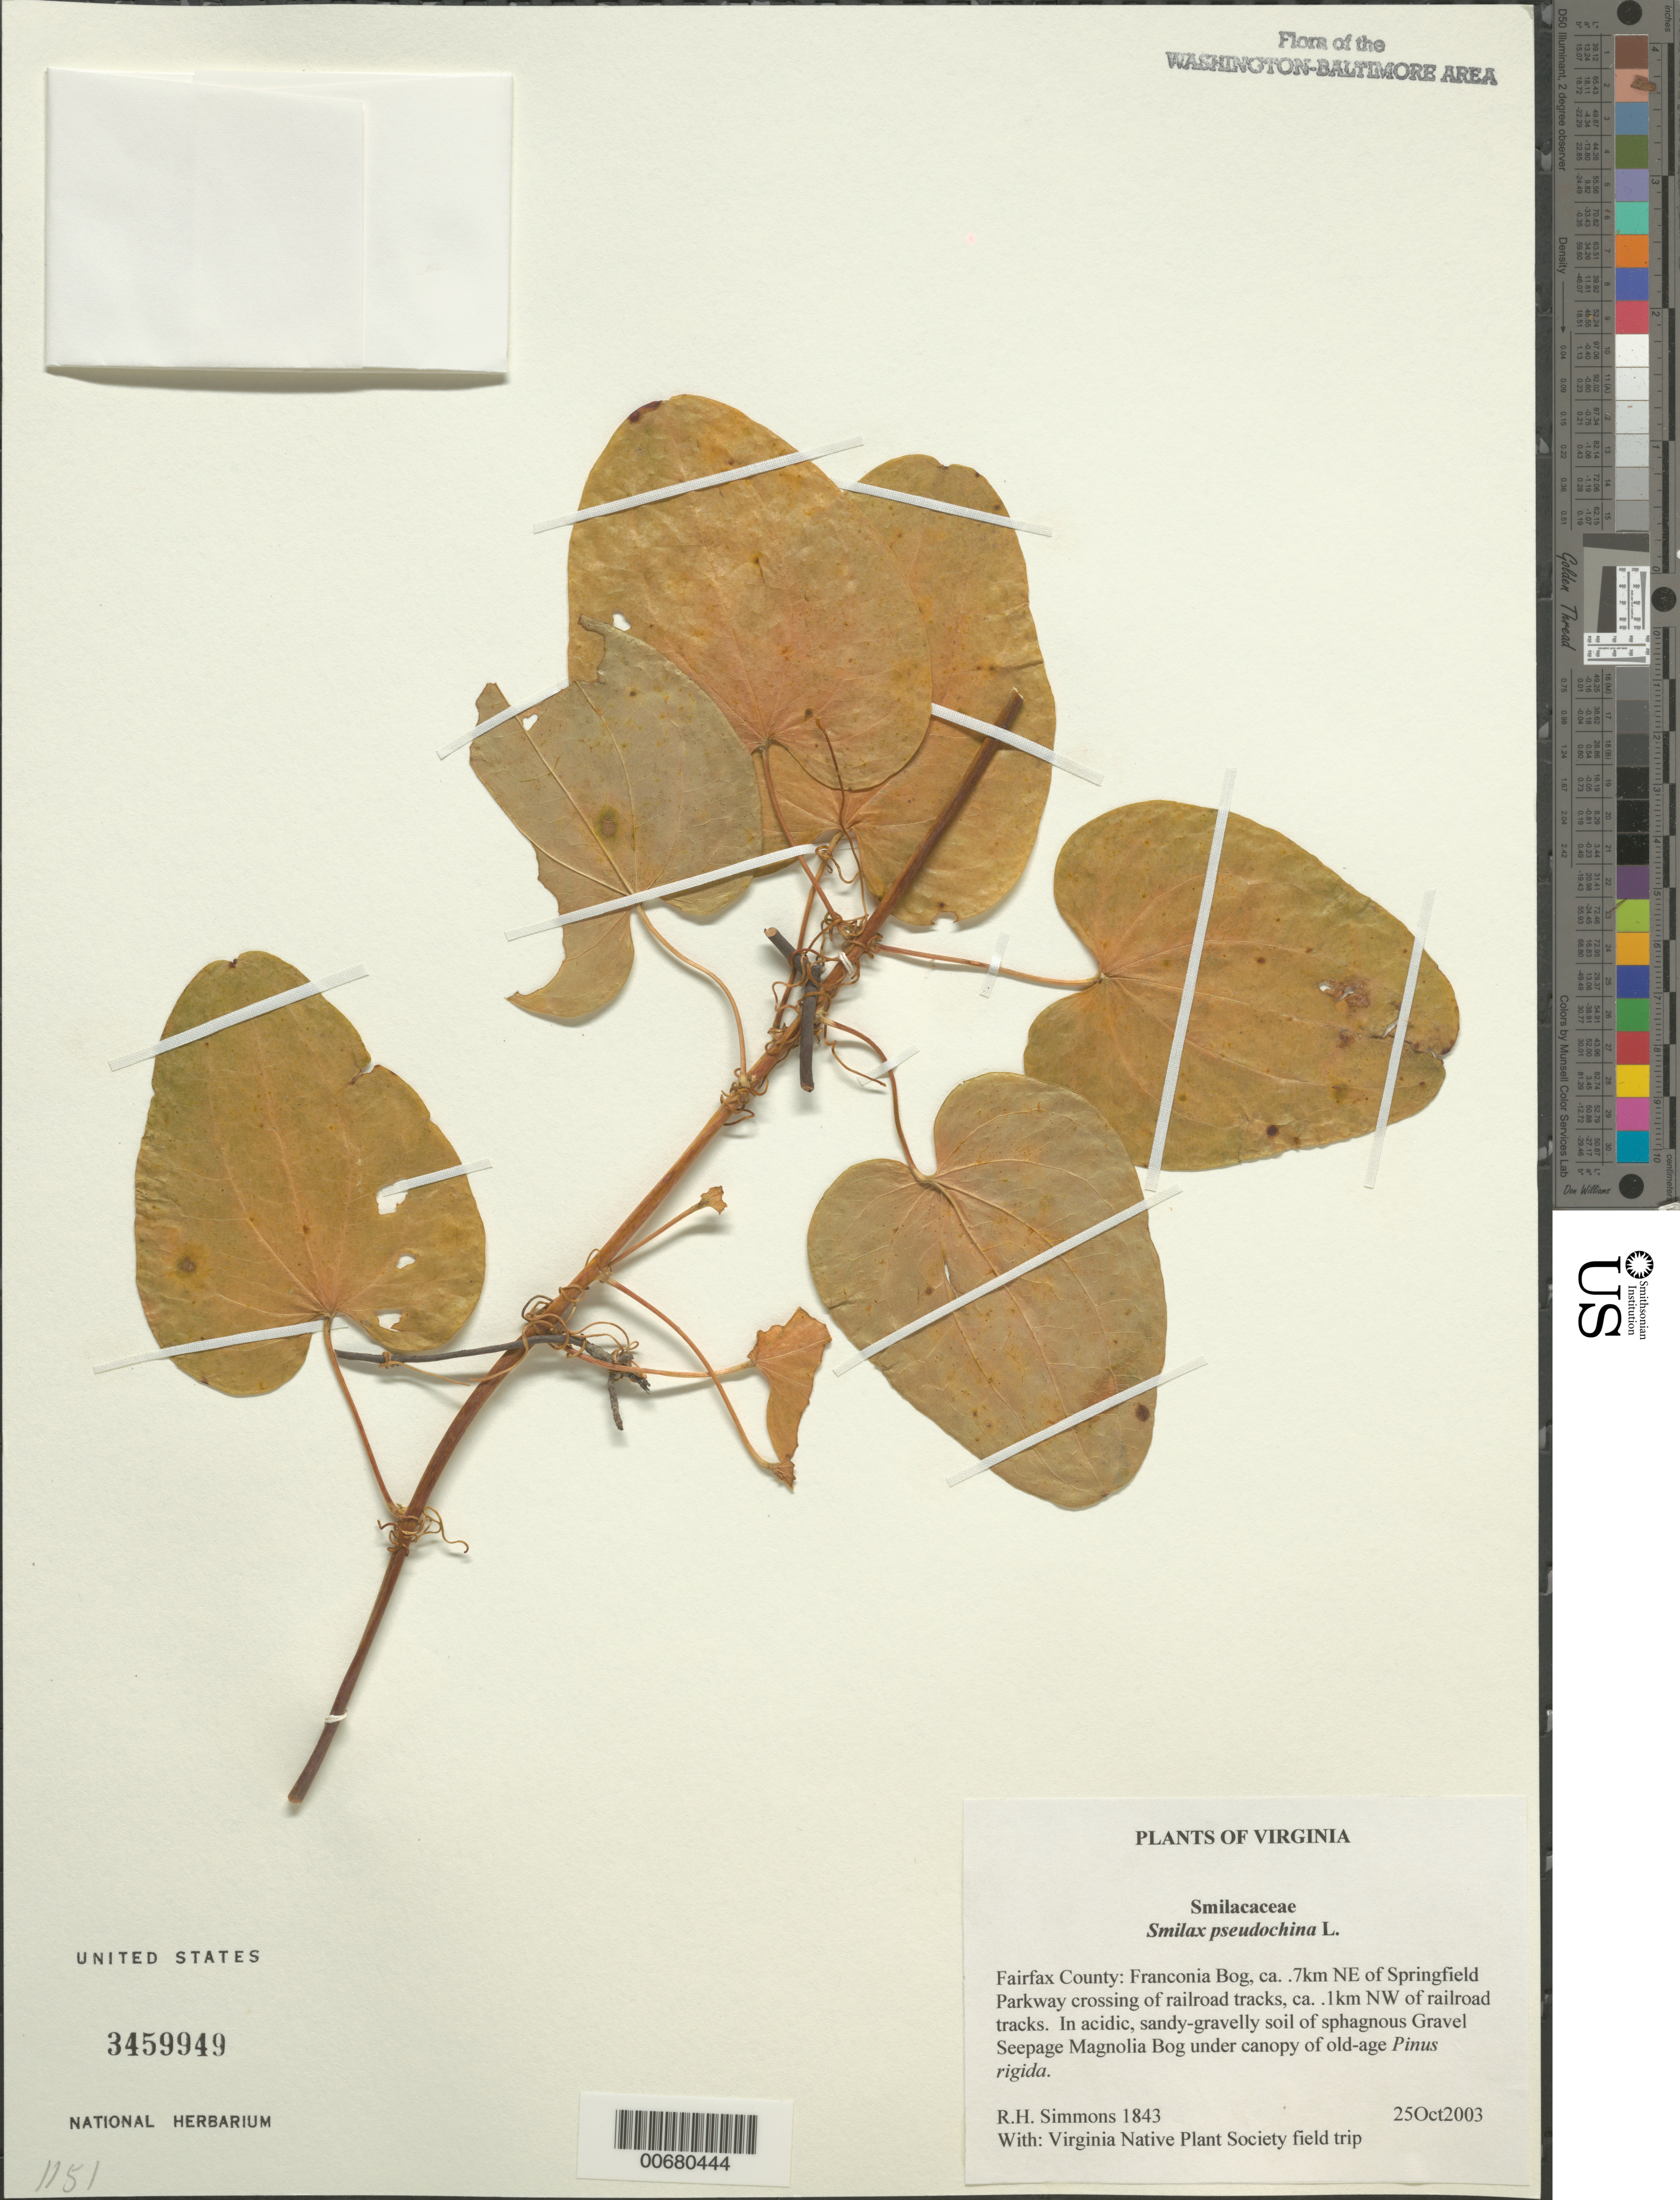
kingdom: Plantae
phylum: Tracheophyta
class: Liliopsida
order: Liliales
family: Smilacaceae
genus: Smilax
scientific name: Smilax pseudochina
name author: L.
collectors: R. H. Simmons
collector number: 1843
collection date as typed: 25 Oct 2003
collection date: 2003-10-25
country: United States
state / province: Virginia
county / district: Fairfax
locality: Franconia Bog, ca. 0.7 km NE of Springfield Parkway crossing of railroad tracks, ca. 0.1 km NW of railroad tracks.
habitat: In acidic, sandy-gravelly soil of sphagnous Gravel Seepage M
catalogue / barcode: US 3459949